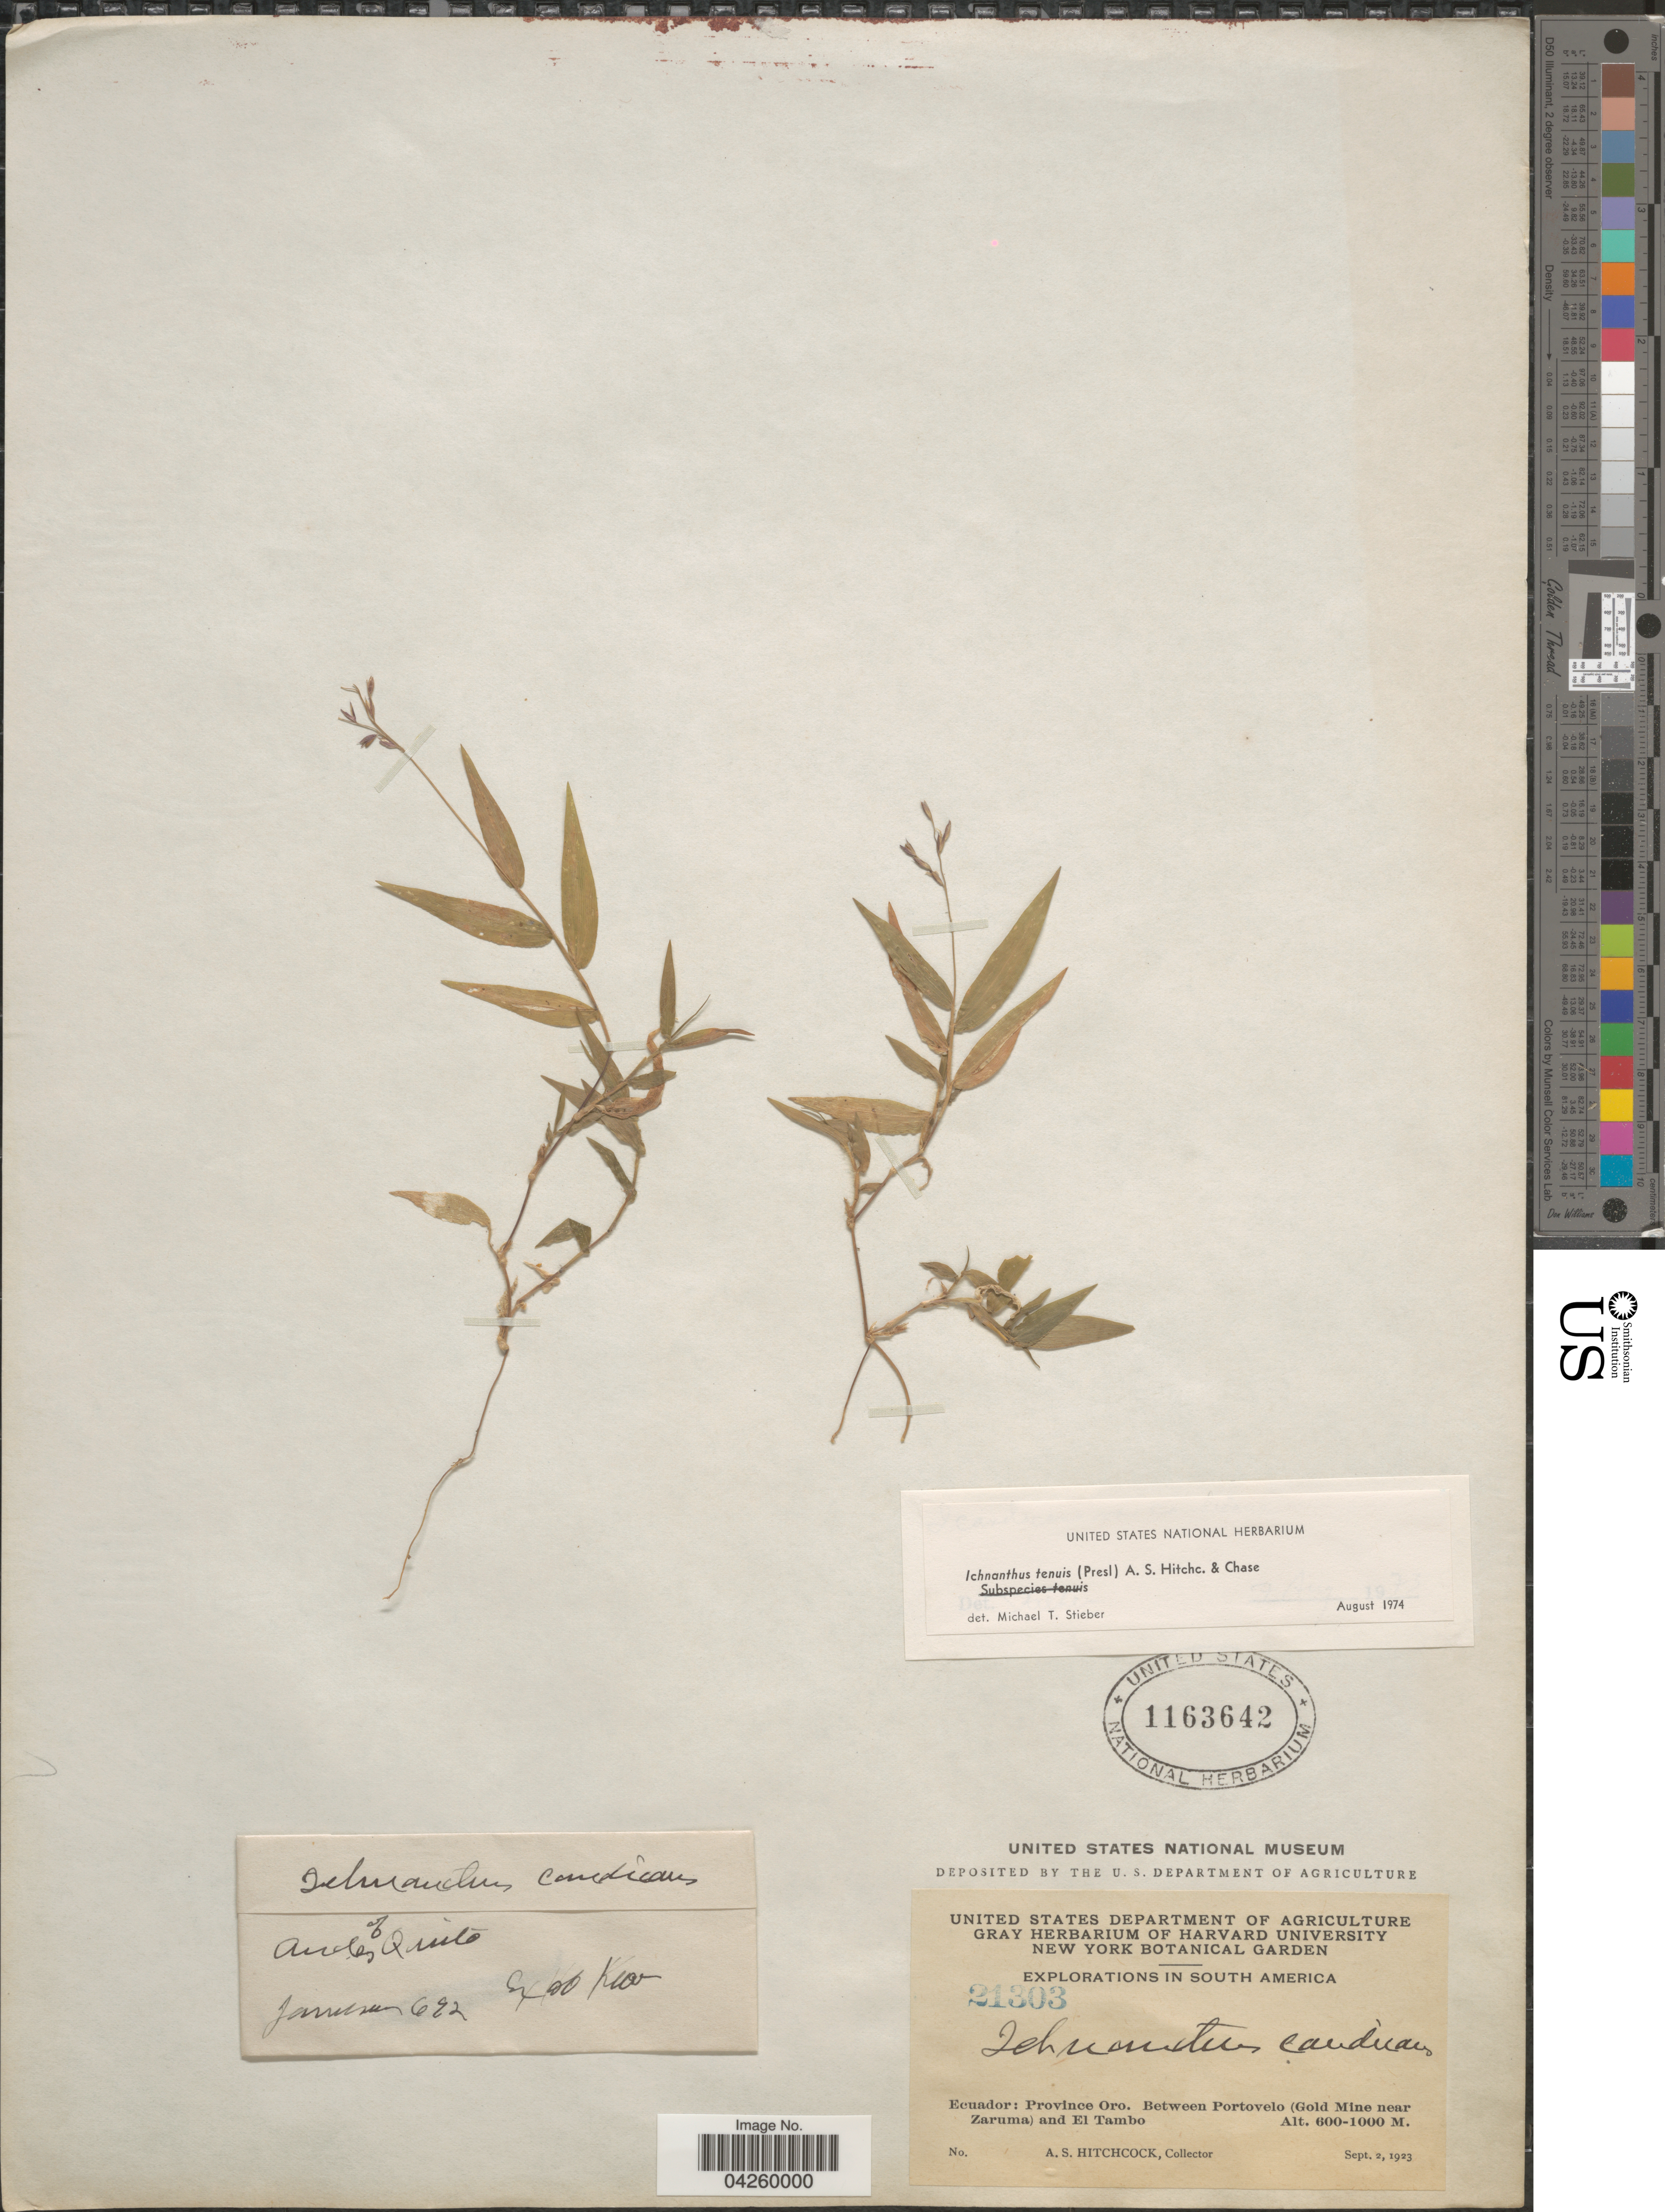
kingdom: Plantae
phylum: Tracheophyta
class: Liliopsida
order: Poales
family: Poaceae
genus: Ichnanthus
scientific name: Ichnanthus tenuis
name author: (J. Presl) Hitchc. & Chase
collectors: A. S. Hitchcock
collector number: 21303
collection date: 1923-09-02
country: Ecuador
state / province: El Oro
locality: Explorations in South America. Province Oro. Between Portovelo (Gold Mine near Zaruma) and El Tambo.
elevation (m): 600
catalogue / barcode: US 1163642